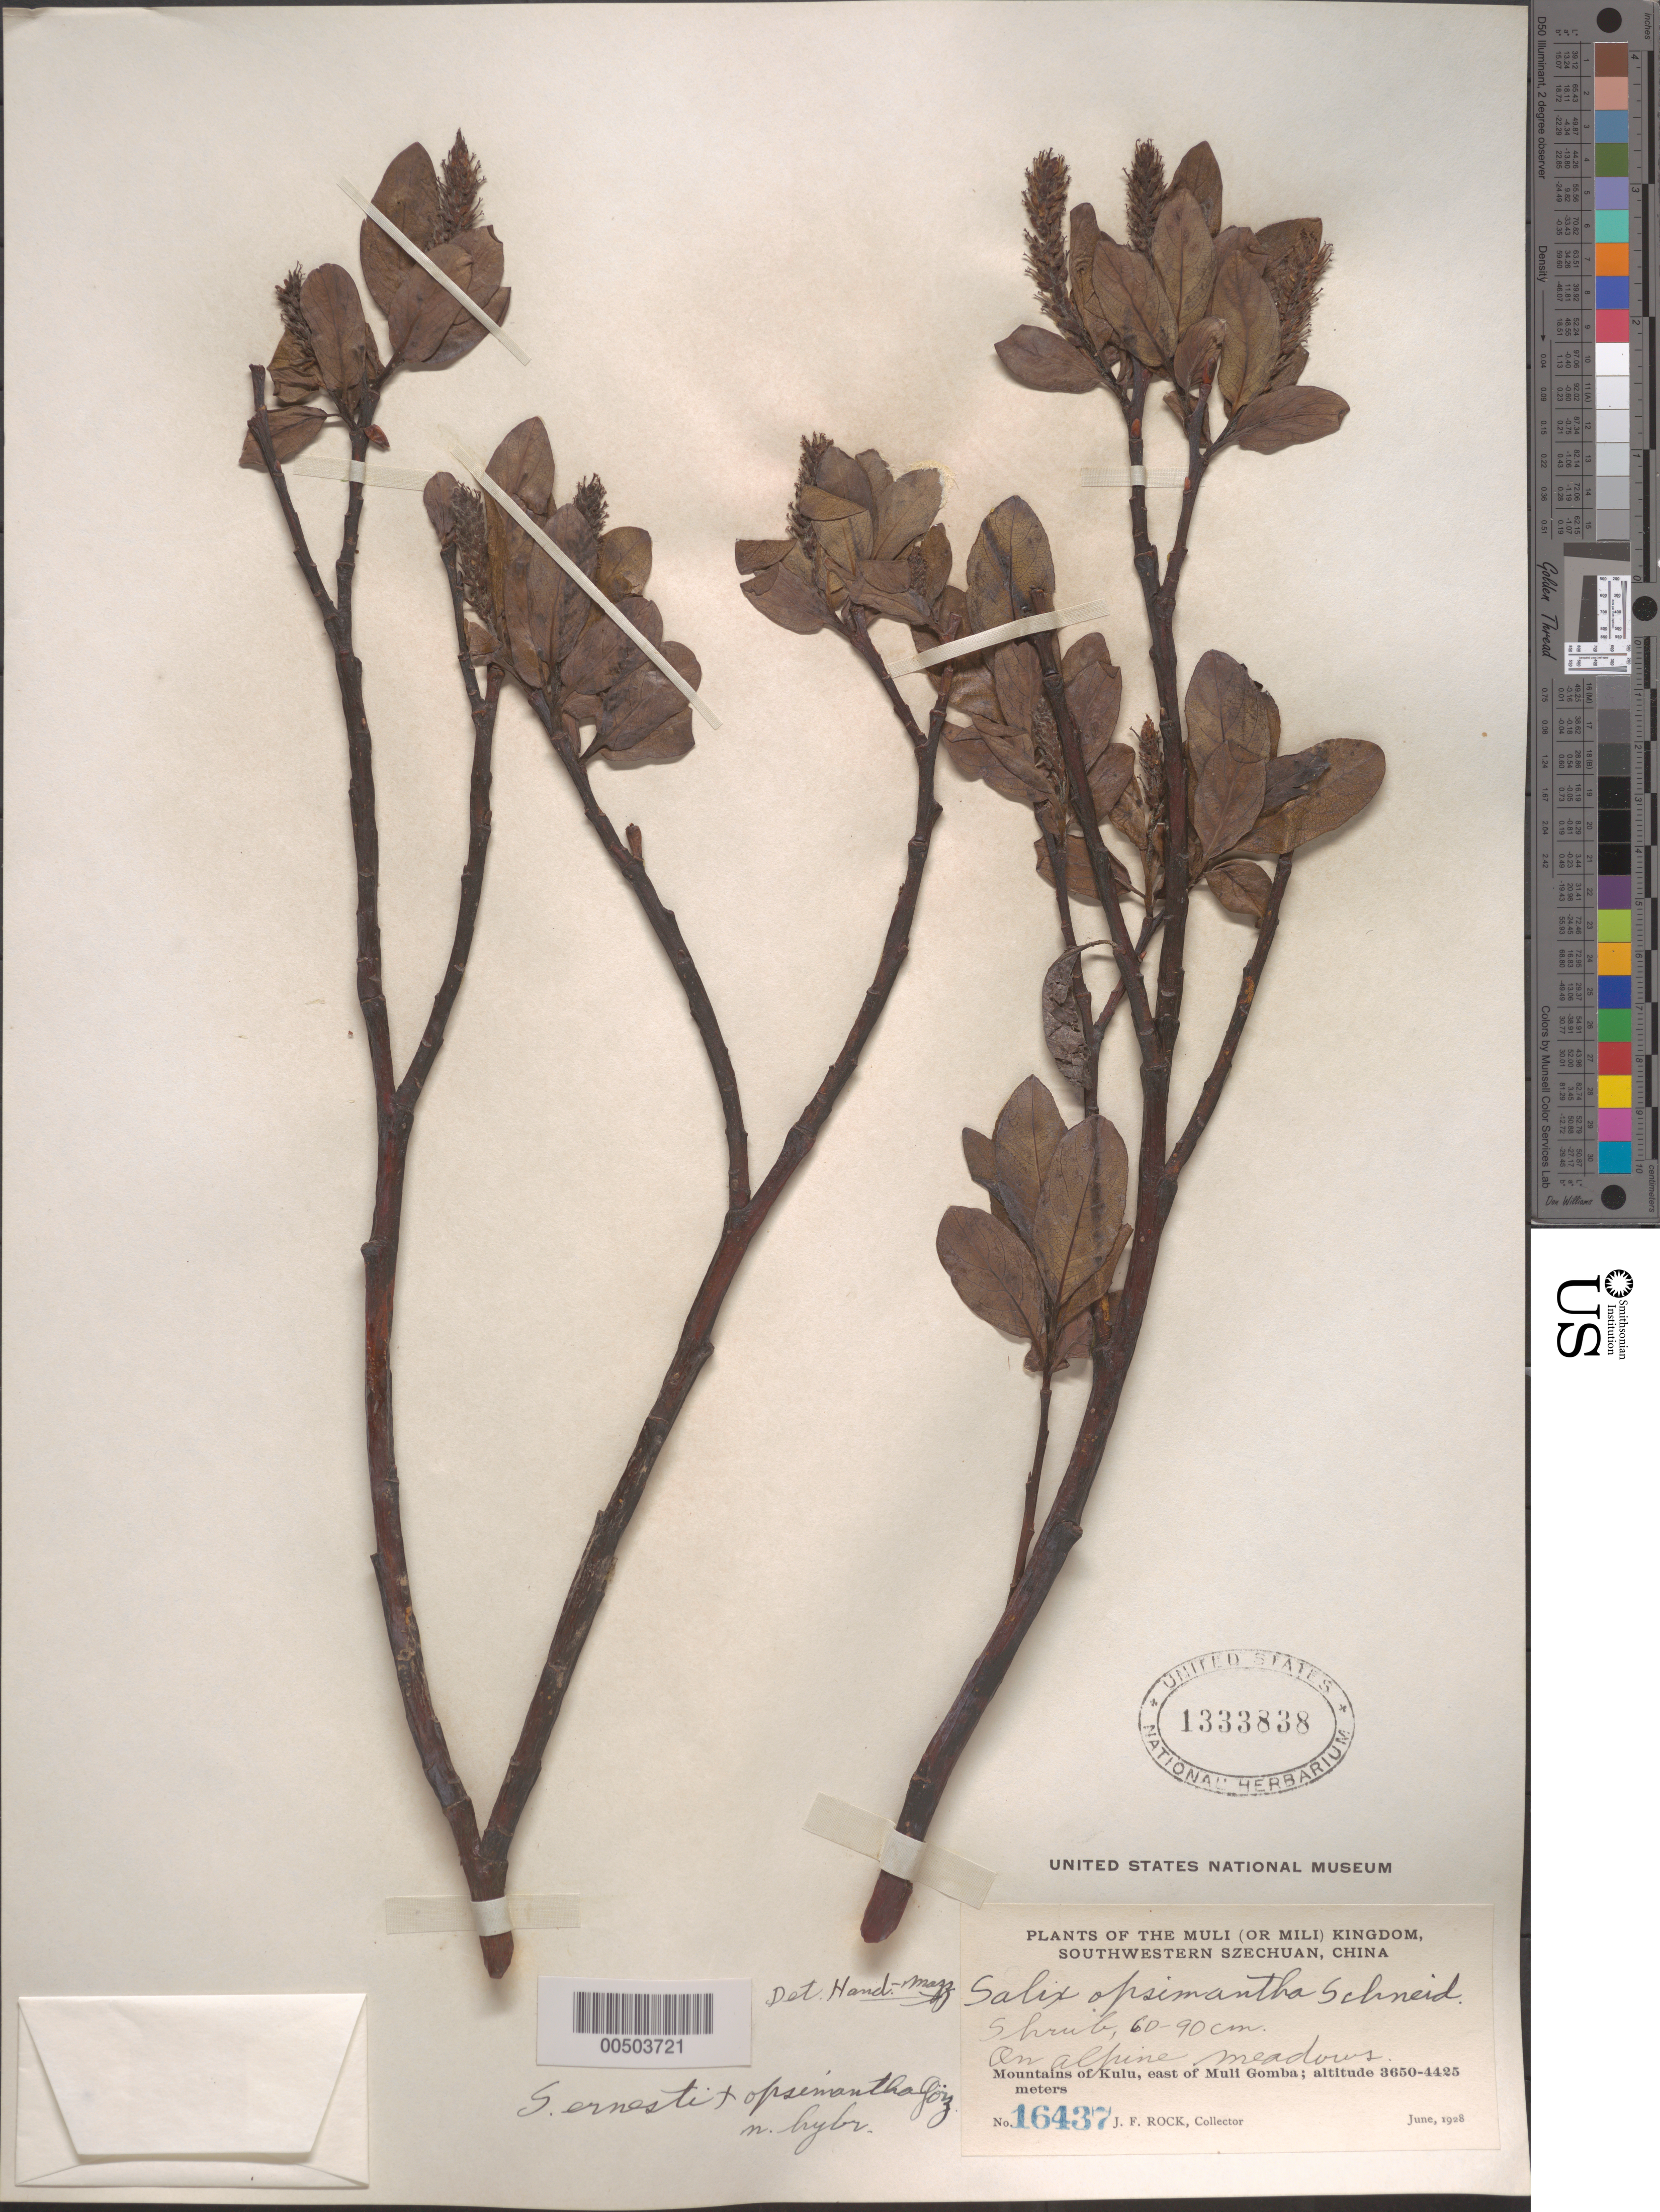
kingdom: Plantae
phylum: Tracheophyta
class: Magnoliopsida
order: Malpighiales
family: Salicaceae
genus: Salix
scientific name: Salix opsimantha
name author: C.K. Schneid. in Sarg.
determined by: Handel-Mazzetti, Heinrich R. E.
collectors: J. F. Rock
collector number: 16437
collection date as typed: Jun 1928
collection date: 1928-06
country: China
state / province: Sichuan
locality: Mountains of Kulu, east of Muli Gomba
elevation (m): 3650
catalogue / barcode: US 1333838